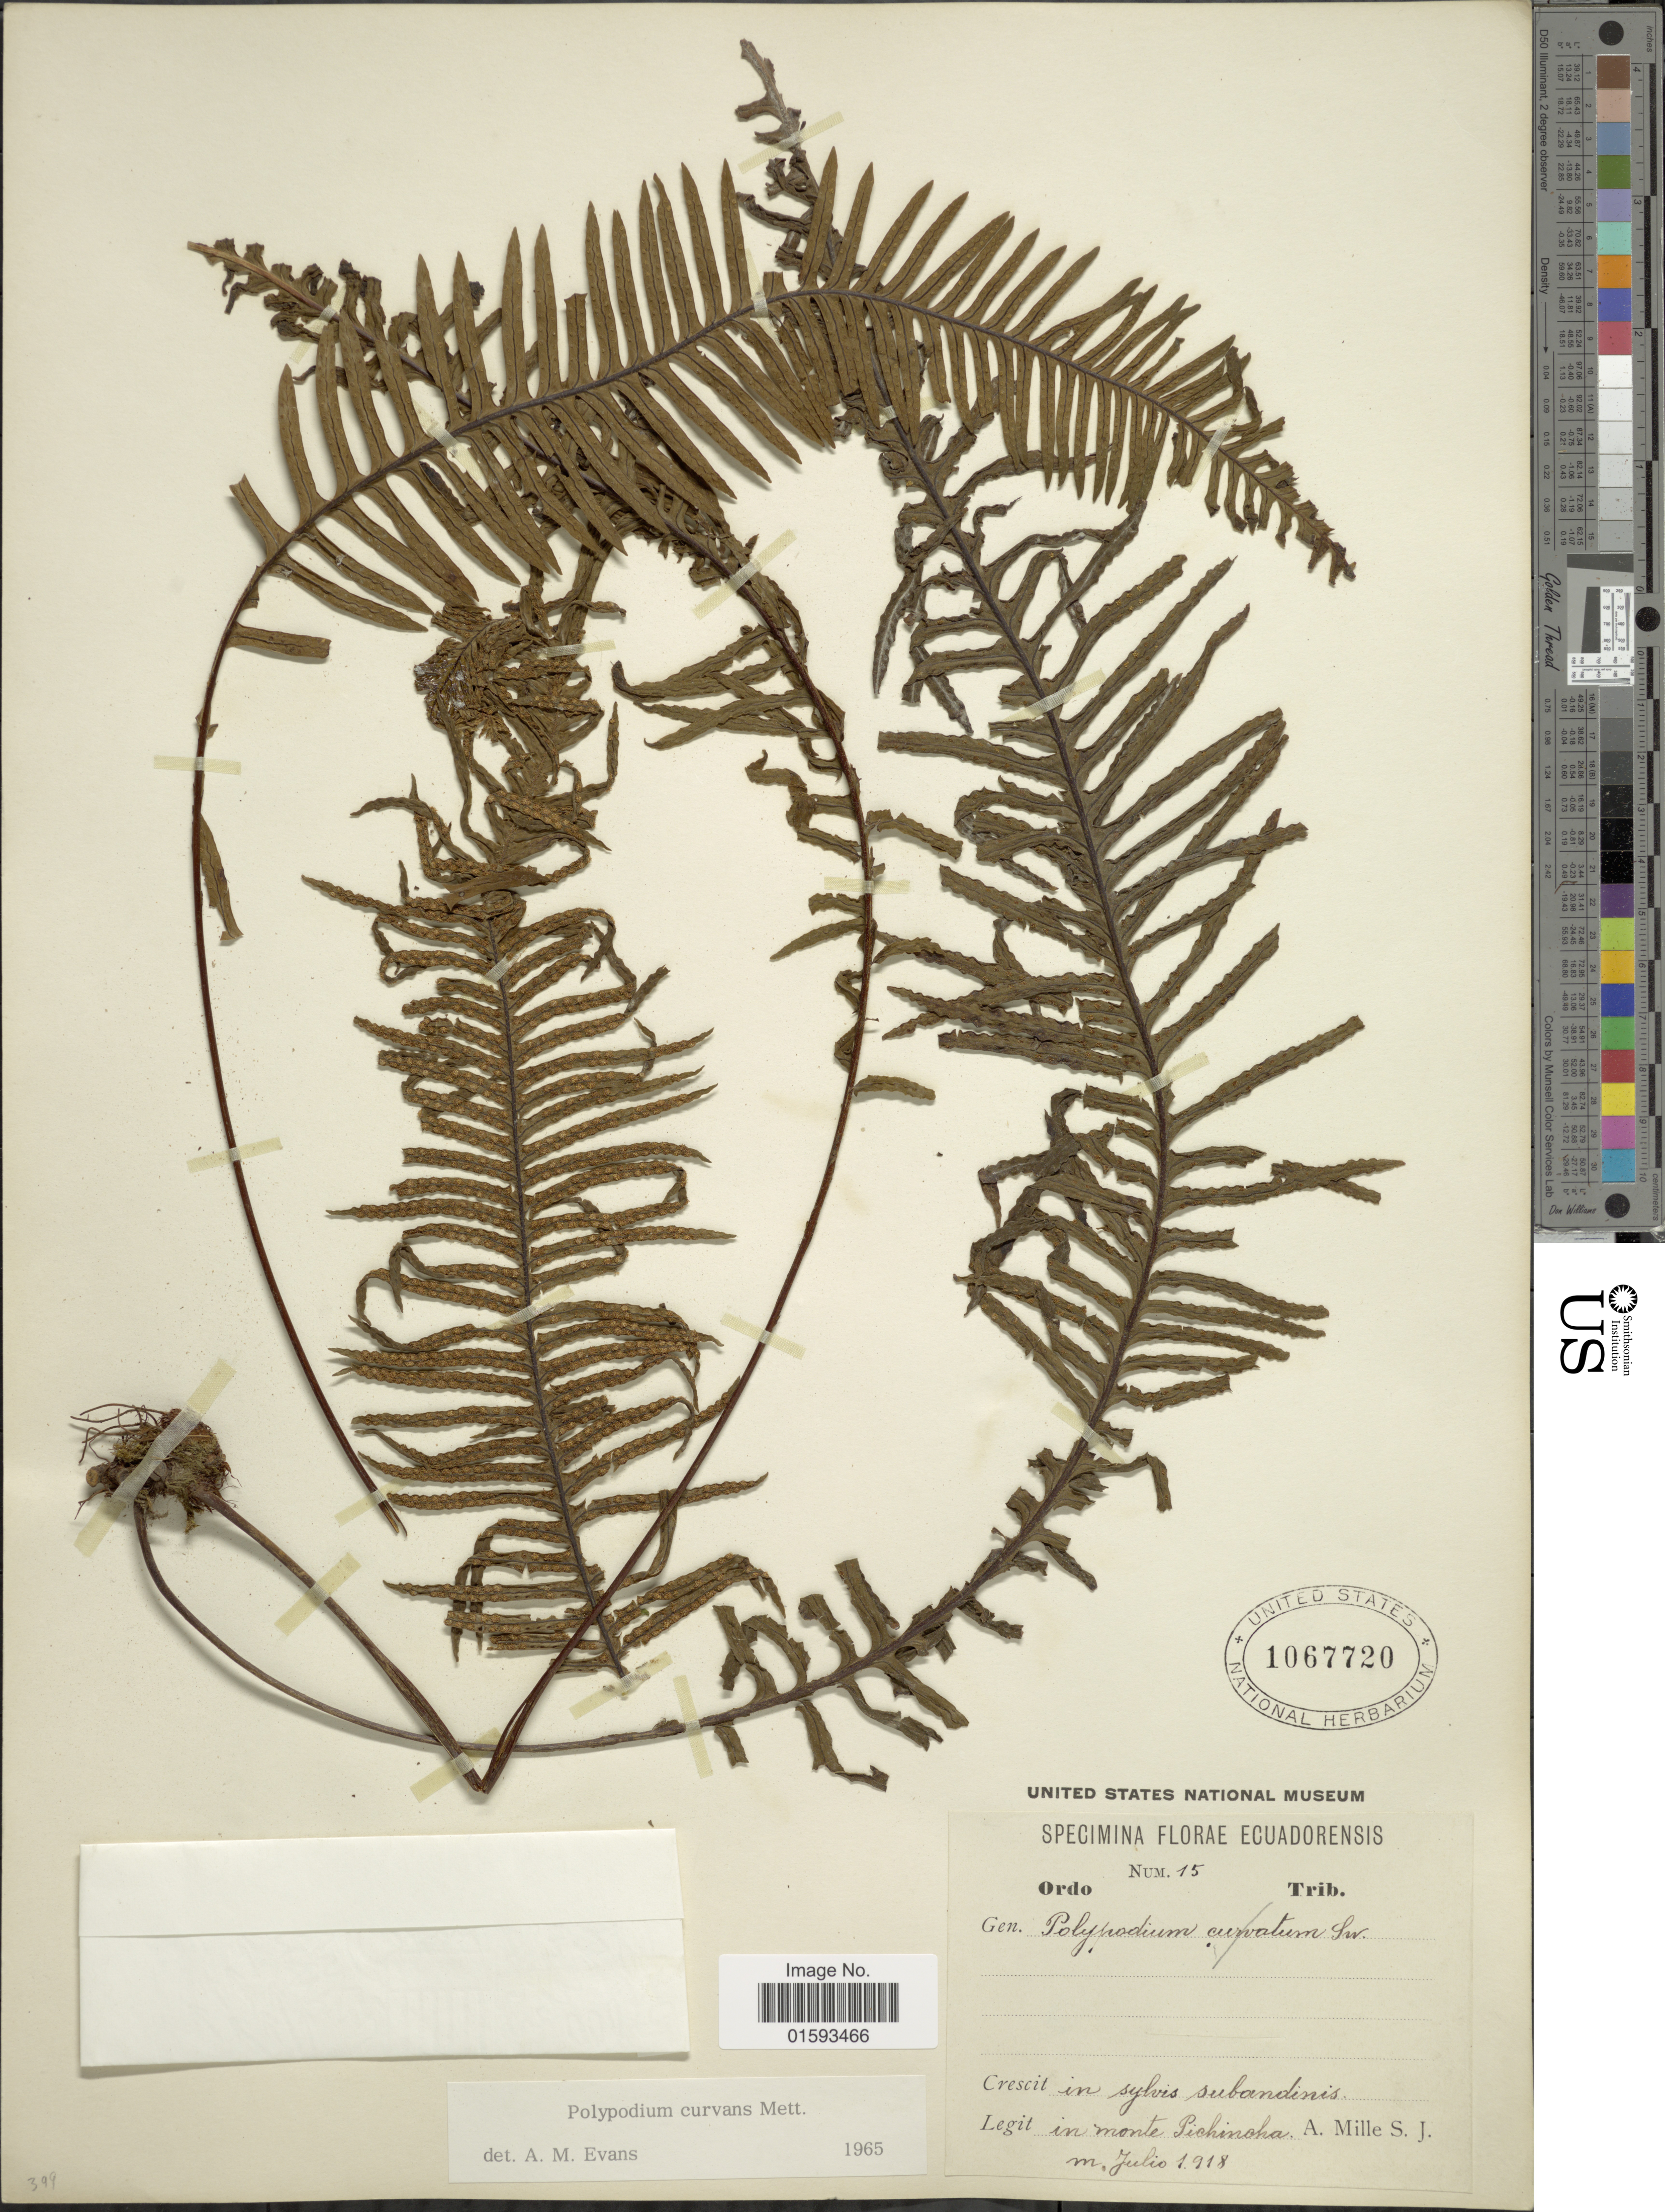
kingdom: Plantae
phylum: Tracheophyta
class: Polypodiopsida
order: Polypodiales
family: Polypodiaceae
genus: Pecluma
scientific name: Pecluma curvans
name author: (Mett.) Price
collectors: A. Mille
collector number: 15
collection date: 1918-07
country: Ecuador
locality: In monte Pichinoha, in sylvis subandinis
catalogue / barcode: US 1067720